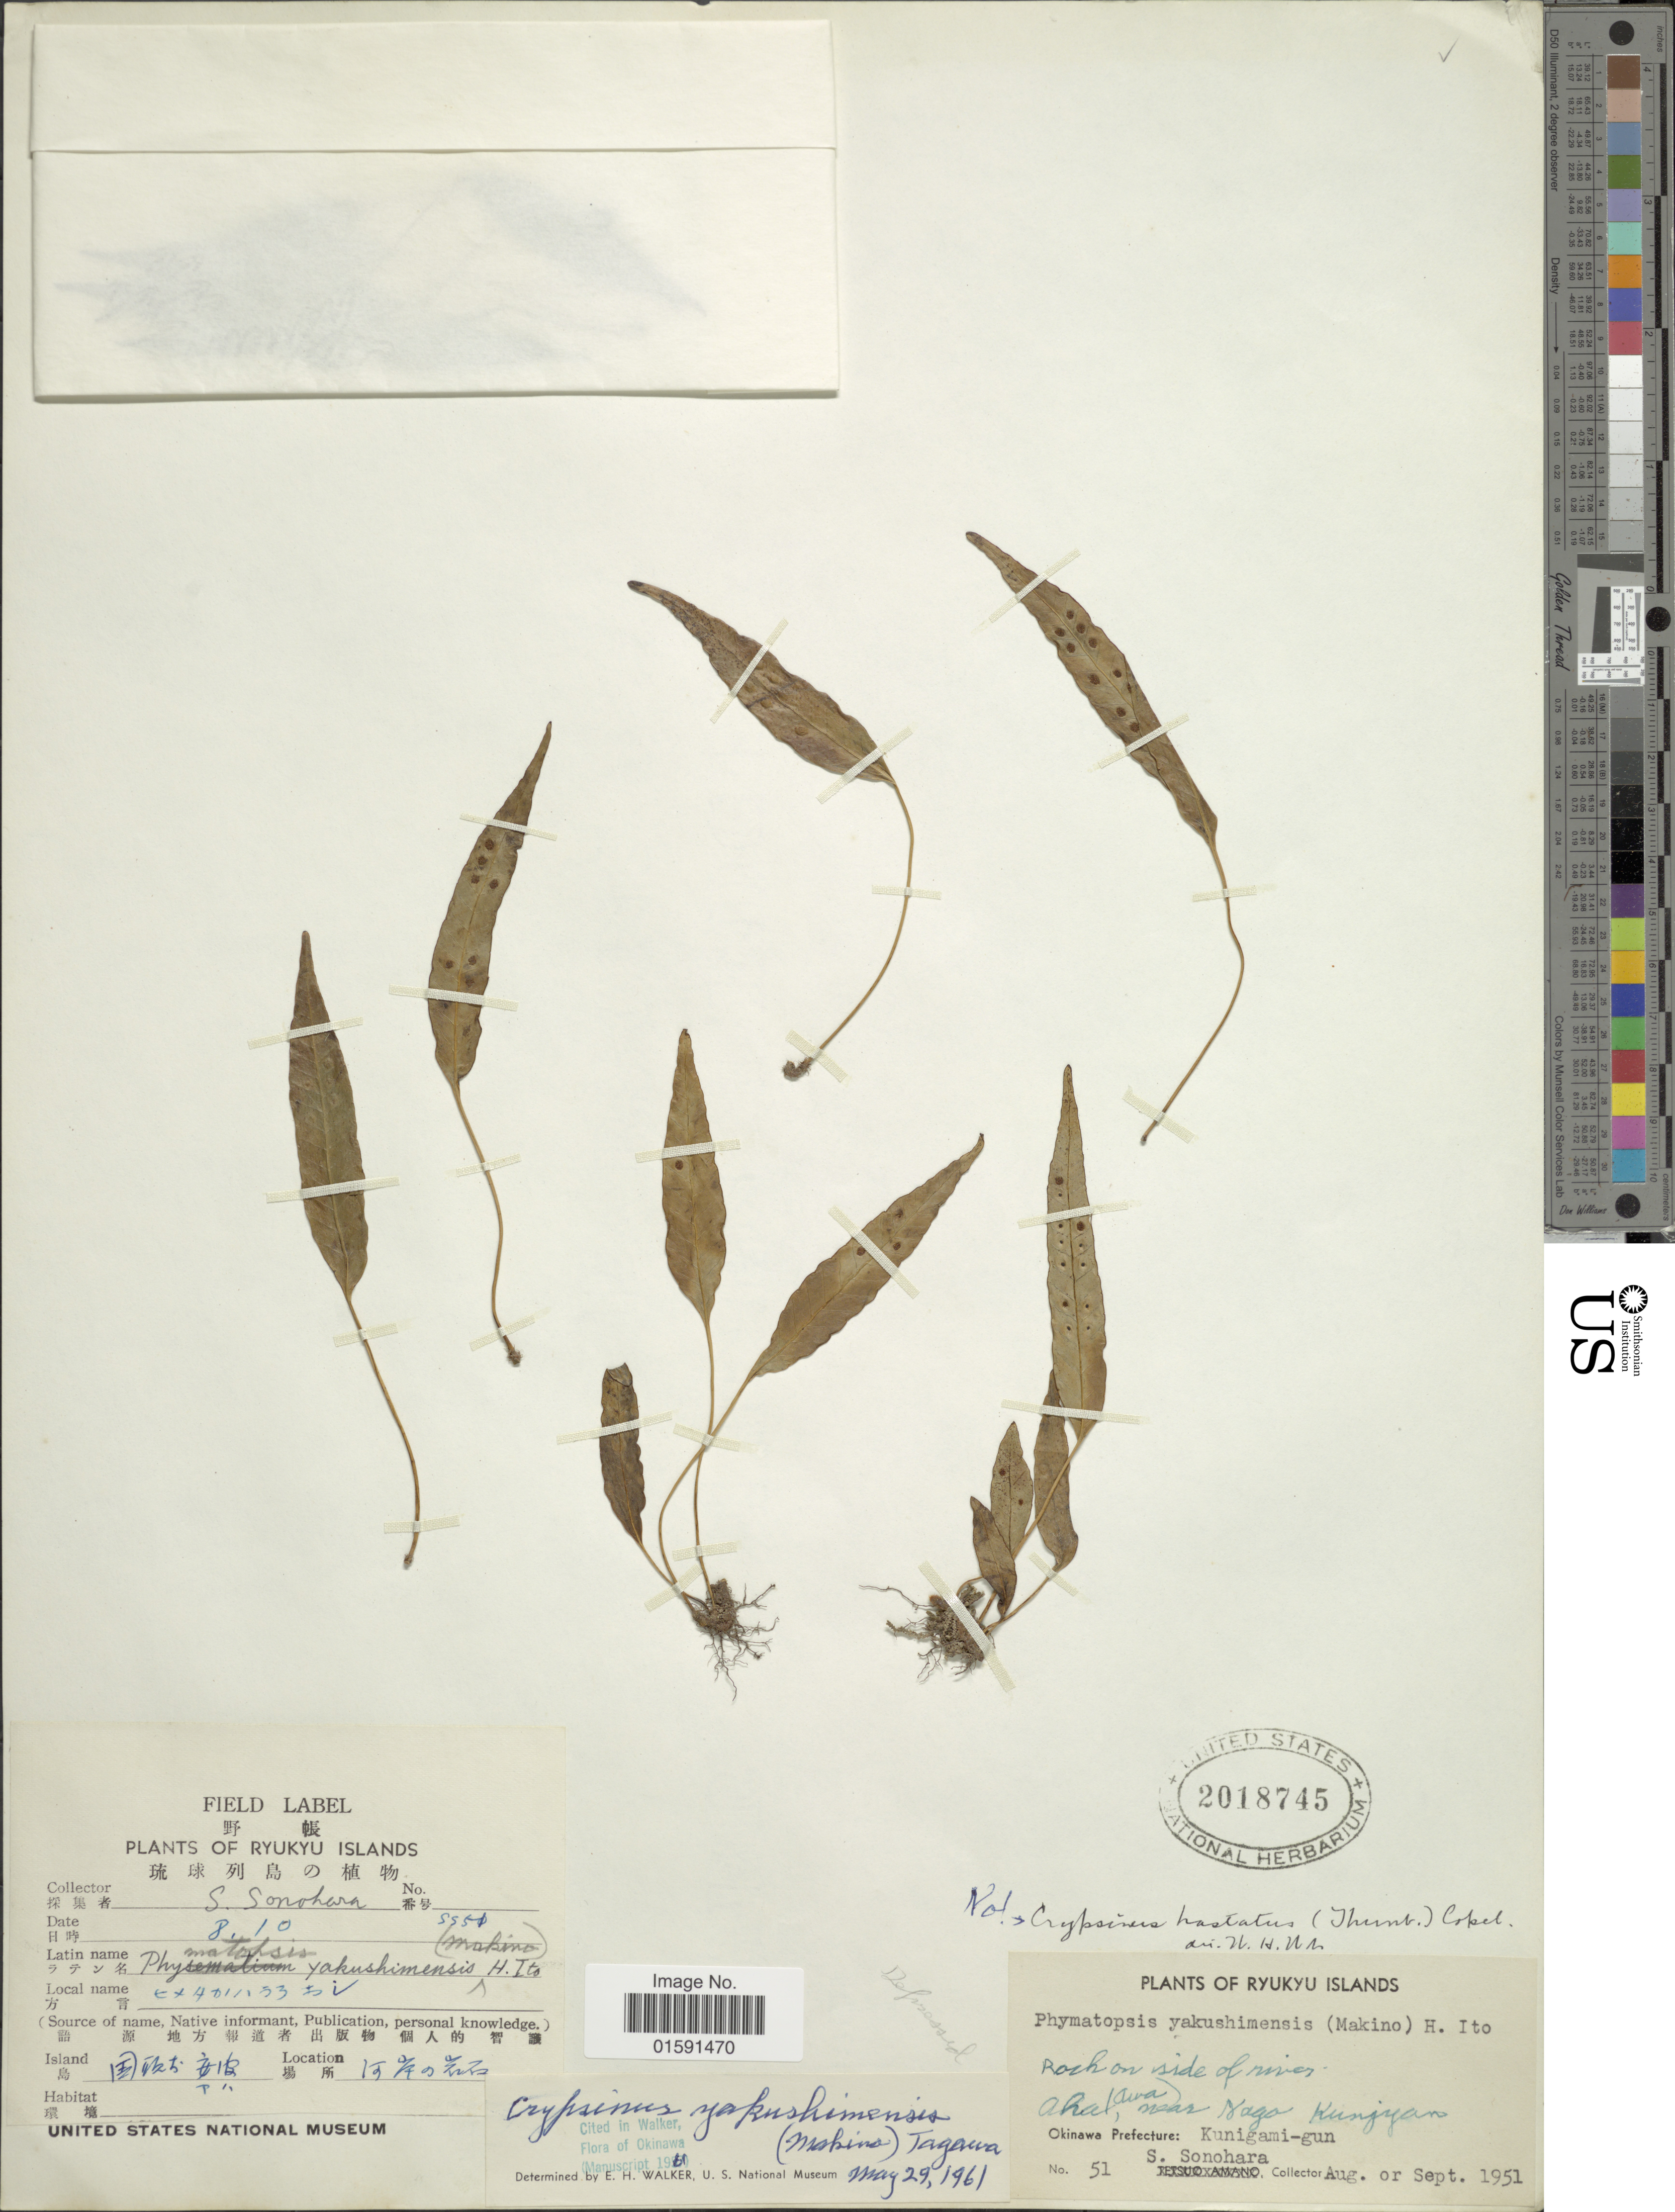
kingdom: Plantae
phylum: Tracheophyta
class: Polypodiopsida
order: Polypodiales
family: Polypodiaceae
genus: Selliguea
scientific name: Selliguea yakushimensis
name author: (Makino) Fraser-Jenk.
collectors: S. Sonohara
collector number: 51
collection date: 1951-08/1951-09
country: Japan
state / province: Okinawa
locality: Ryukyu Islands. Okinawa Prefecture: Kunigami-gun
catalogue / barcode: US 2018745